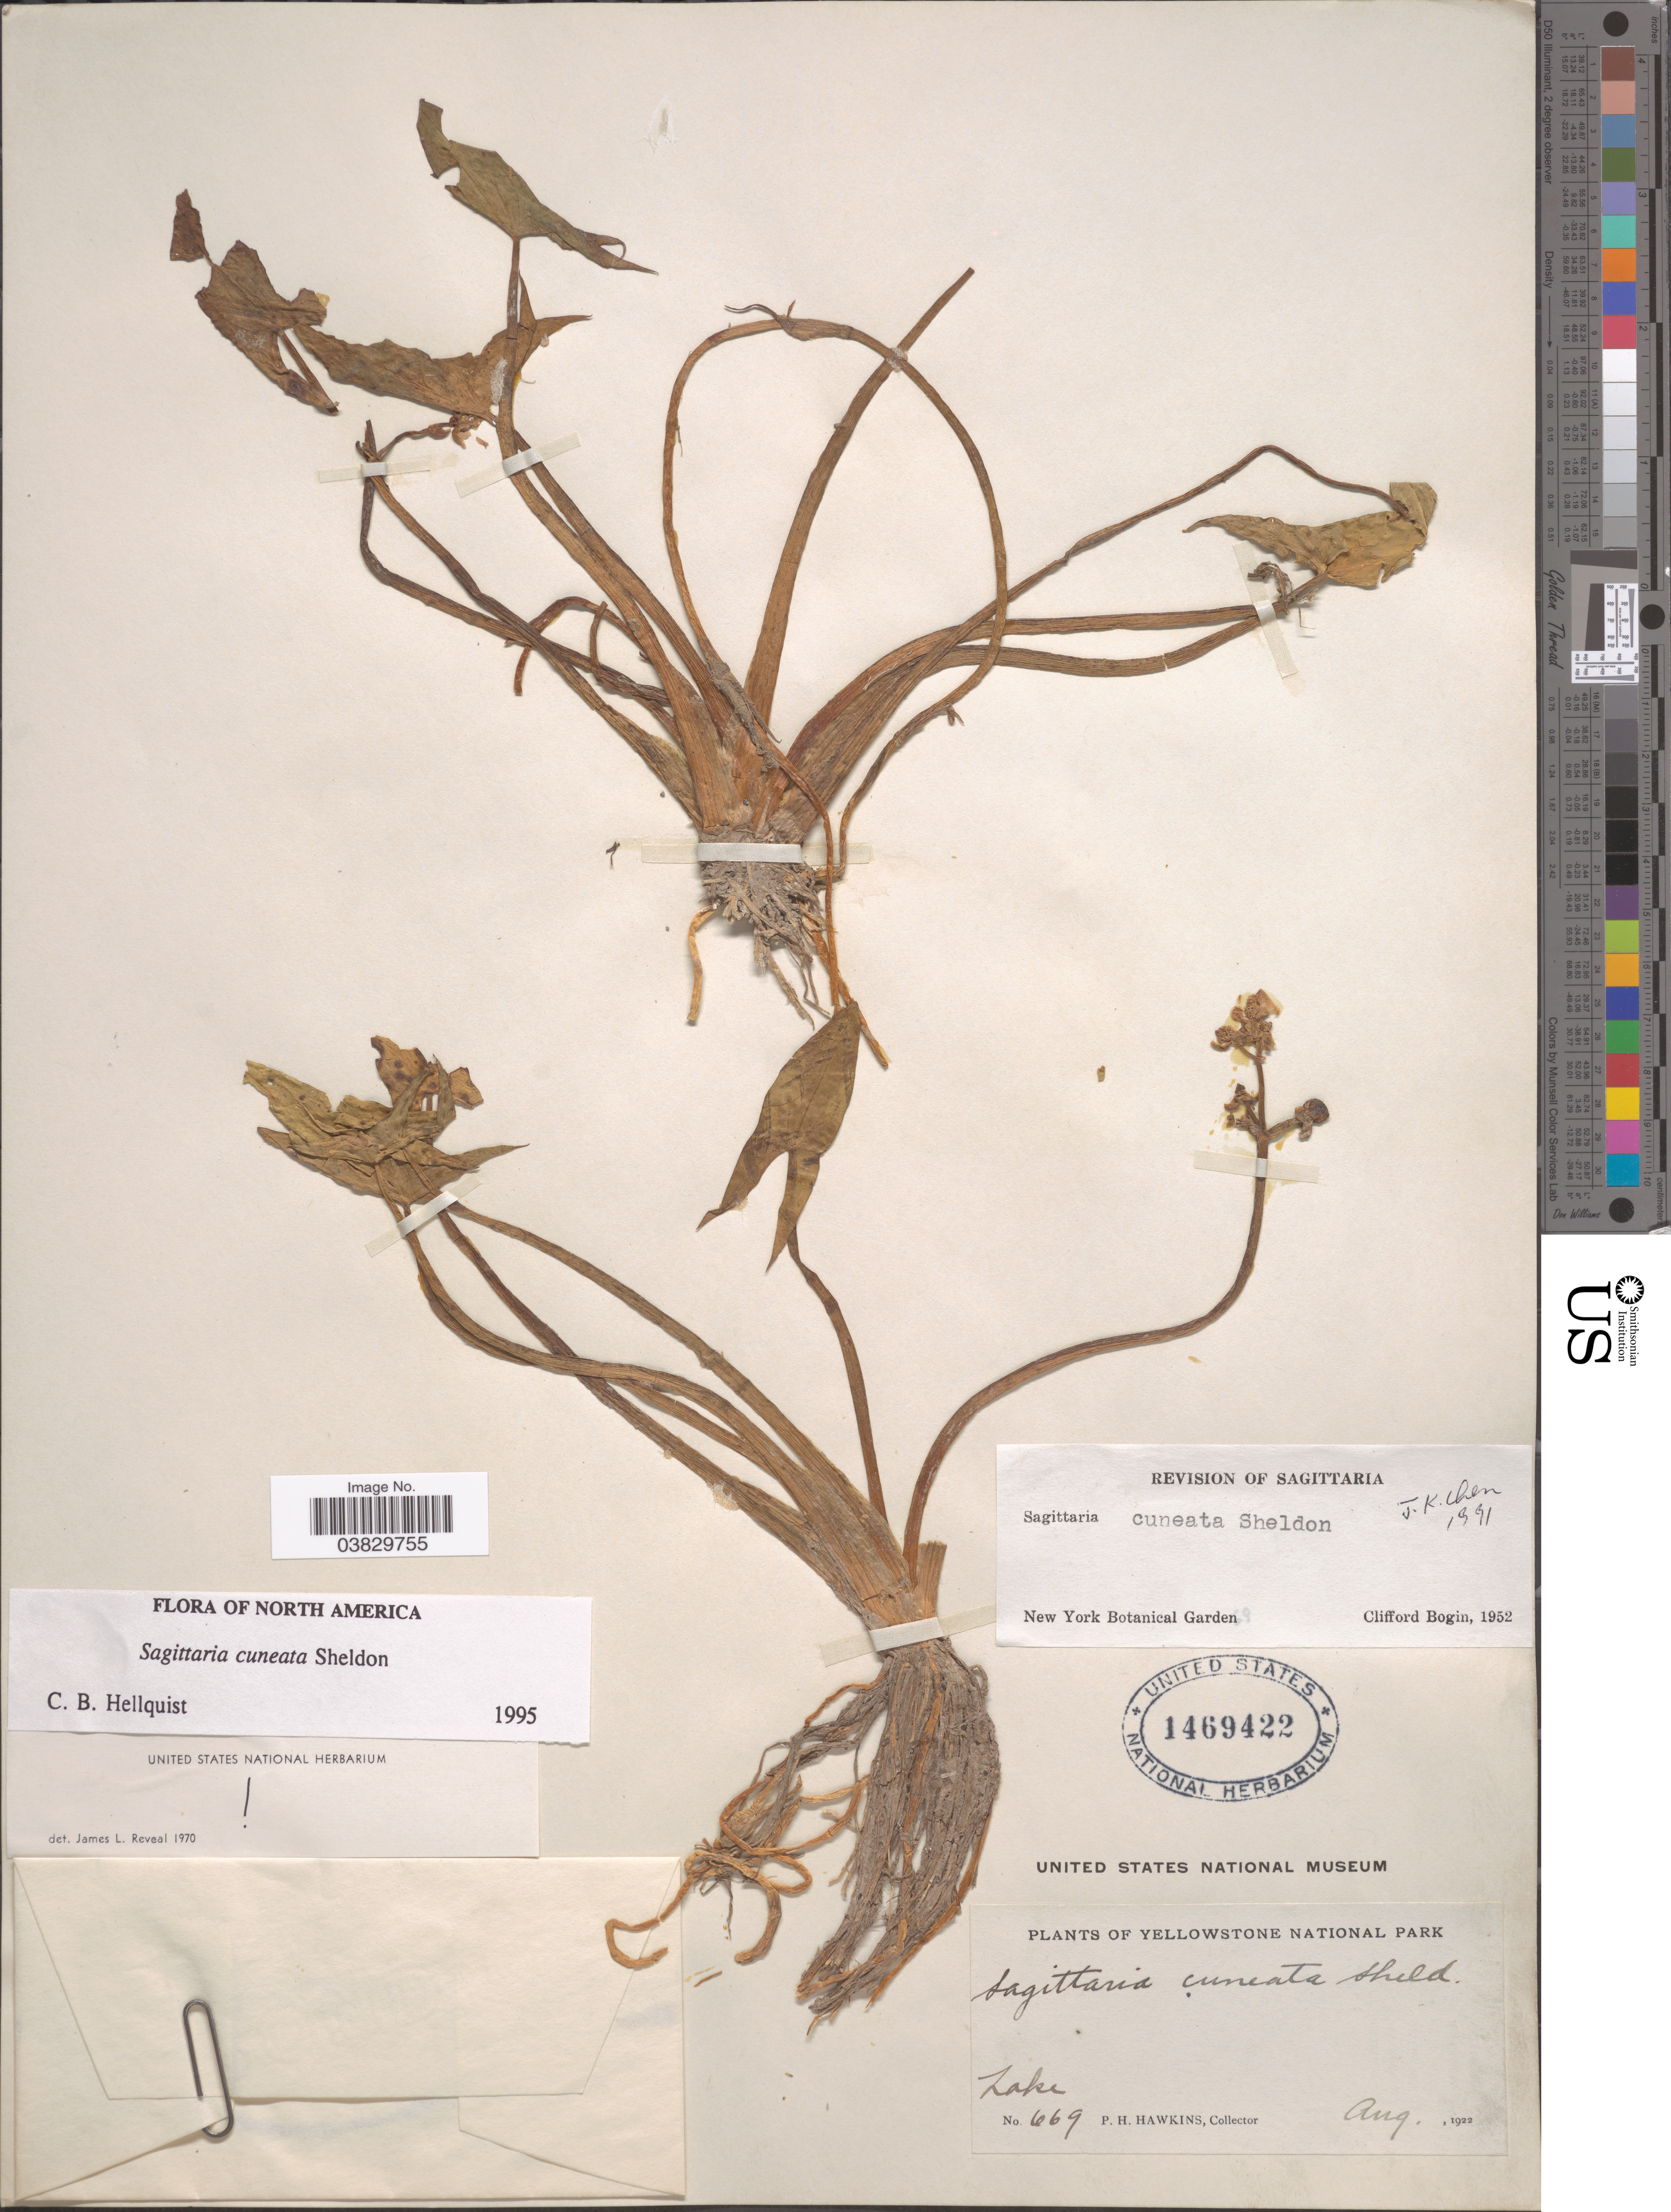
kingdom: Plantae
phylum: Tracheophyta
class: Liliopsida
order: Alismatales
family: Alismataceae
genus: Sagittaria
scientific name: Sagittaria cuneata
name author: E. Sheld.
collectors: P. Hawkins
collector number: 669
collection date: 1922-08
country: United States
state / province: Wyoming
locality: Yellowstone National Park. Lake.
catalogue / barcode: US 1469422